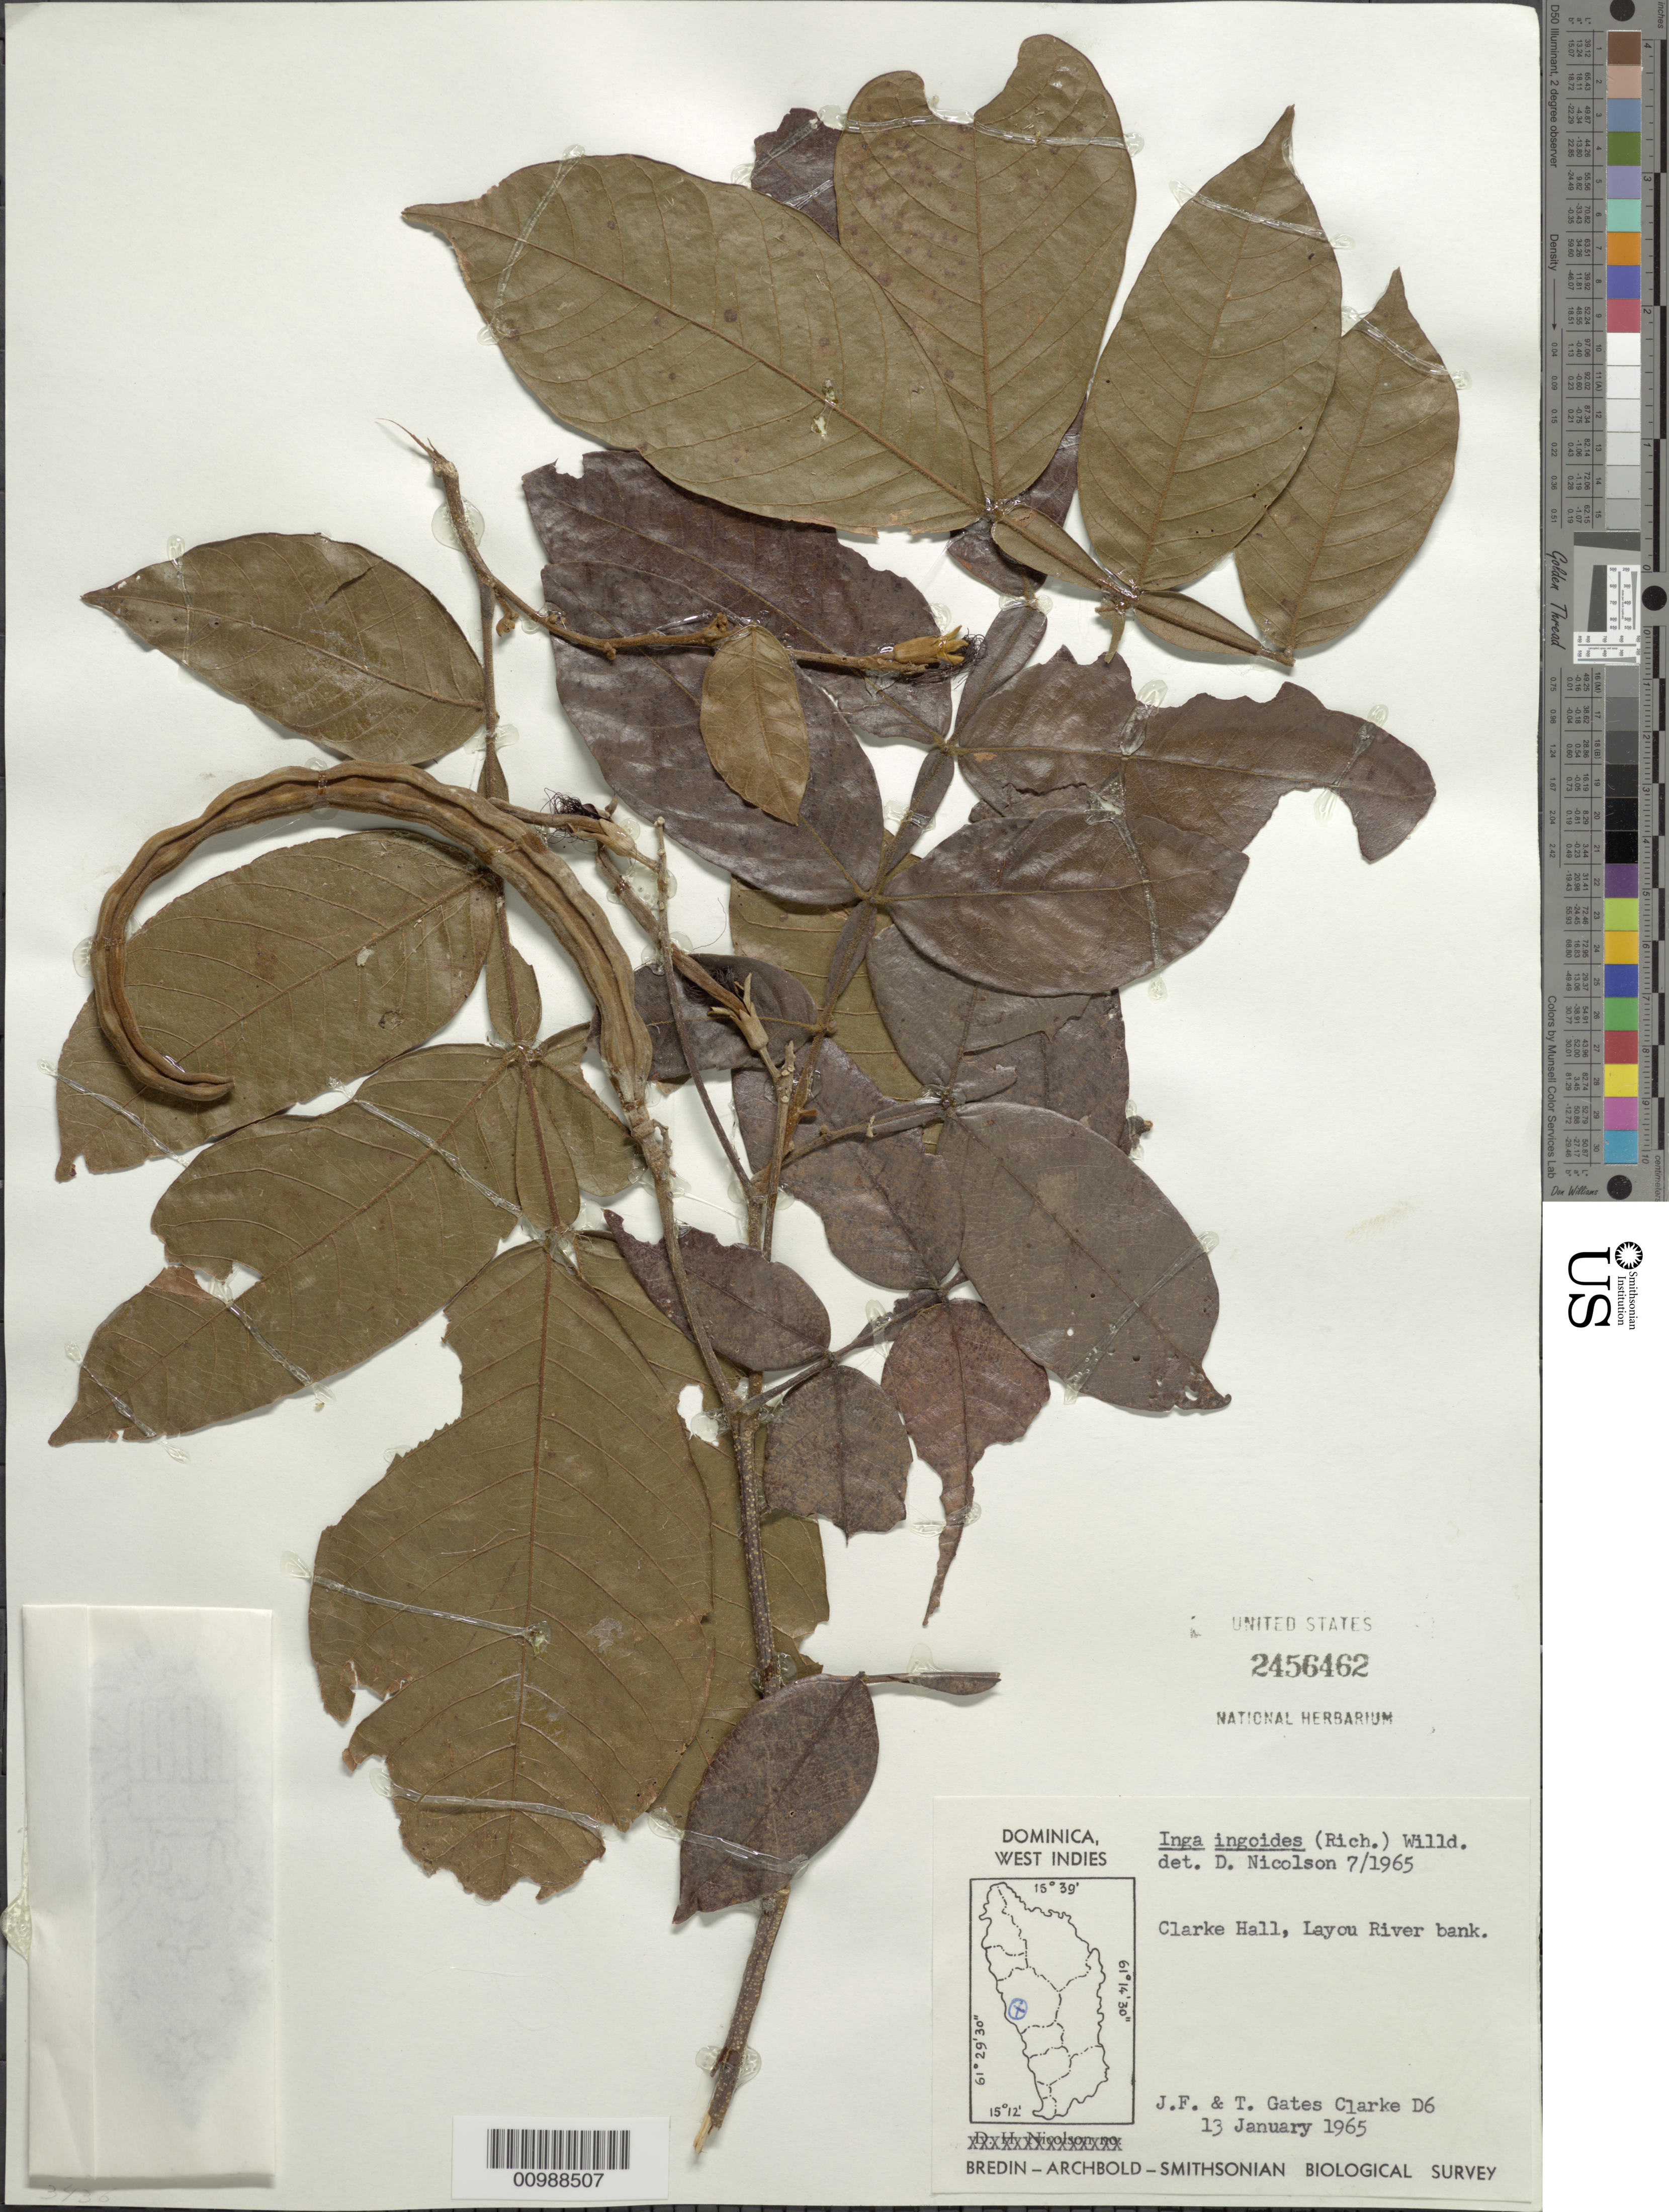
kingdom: Plantae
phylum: Tracheophyta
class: Magnoliopsida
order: Fabales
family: Fabaceae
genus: Inga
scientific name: Inga ingoides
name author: (Rich.) Willd.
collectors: J. F. Gates-Clarke & T. Gates-Clarke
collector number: D6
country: Dominica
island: Dominica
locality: Dominica; St. Joseph. Clarke Hall, Layou River bank.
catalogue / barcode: US 2456462